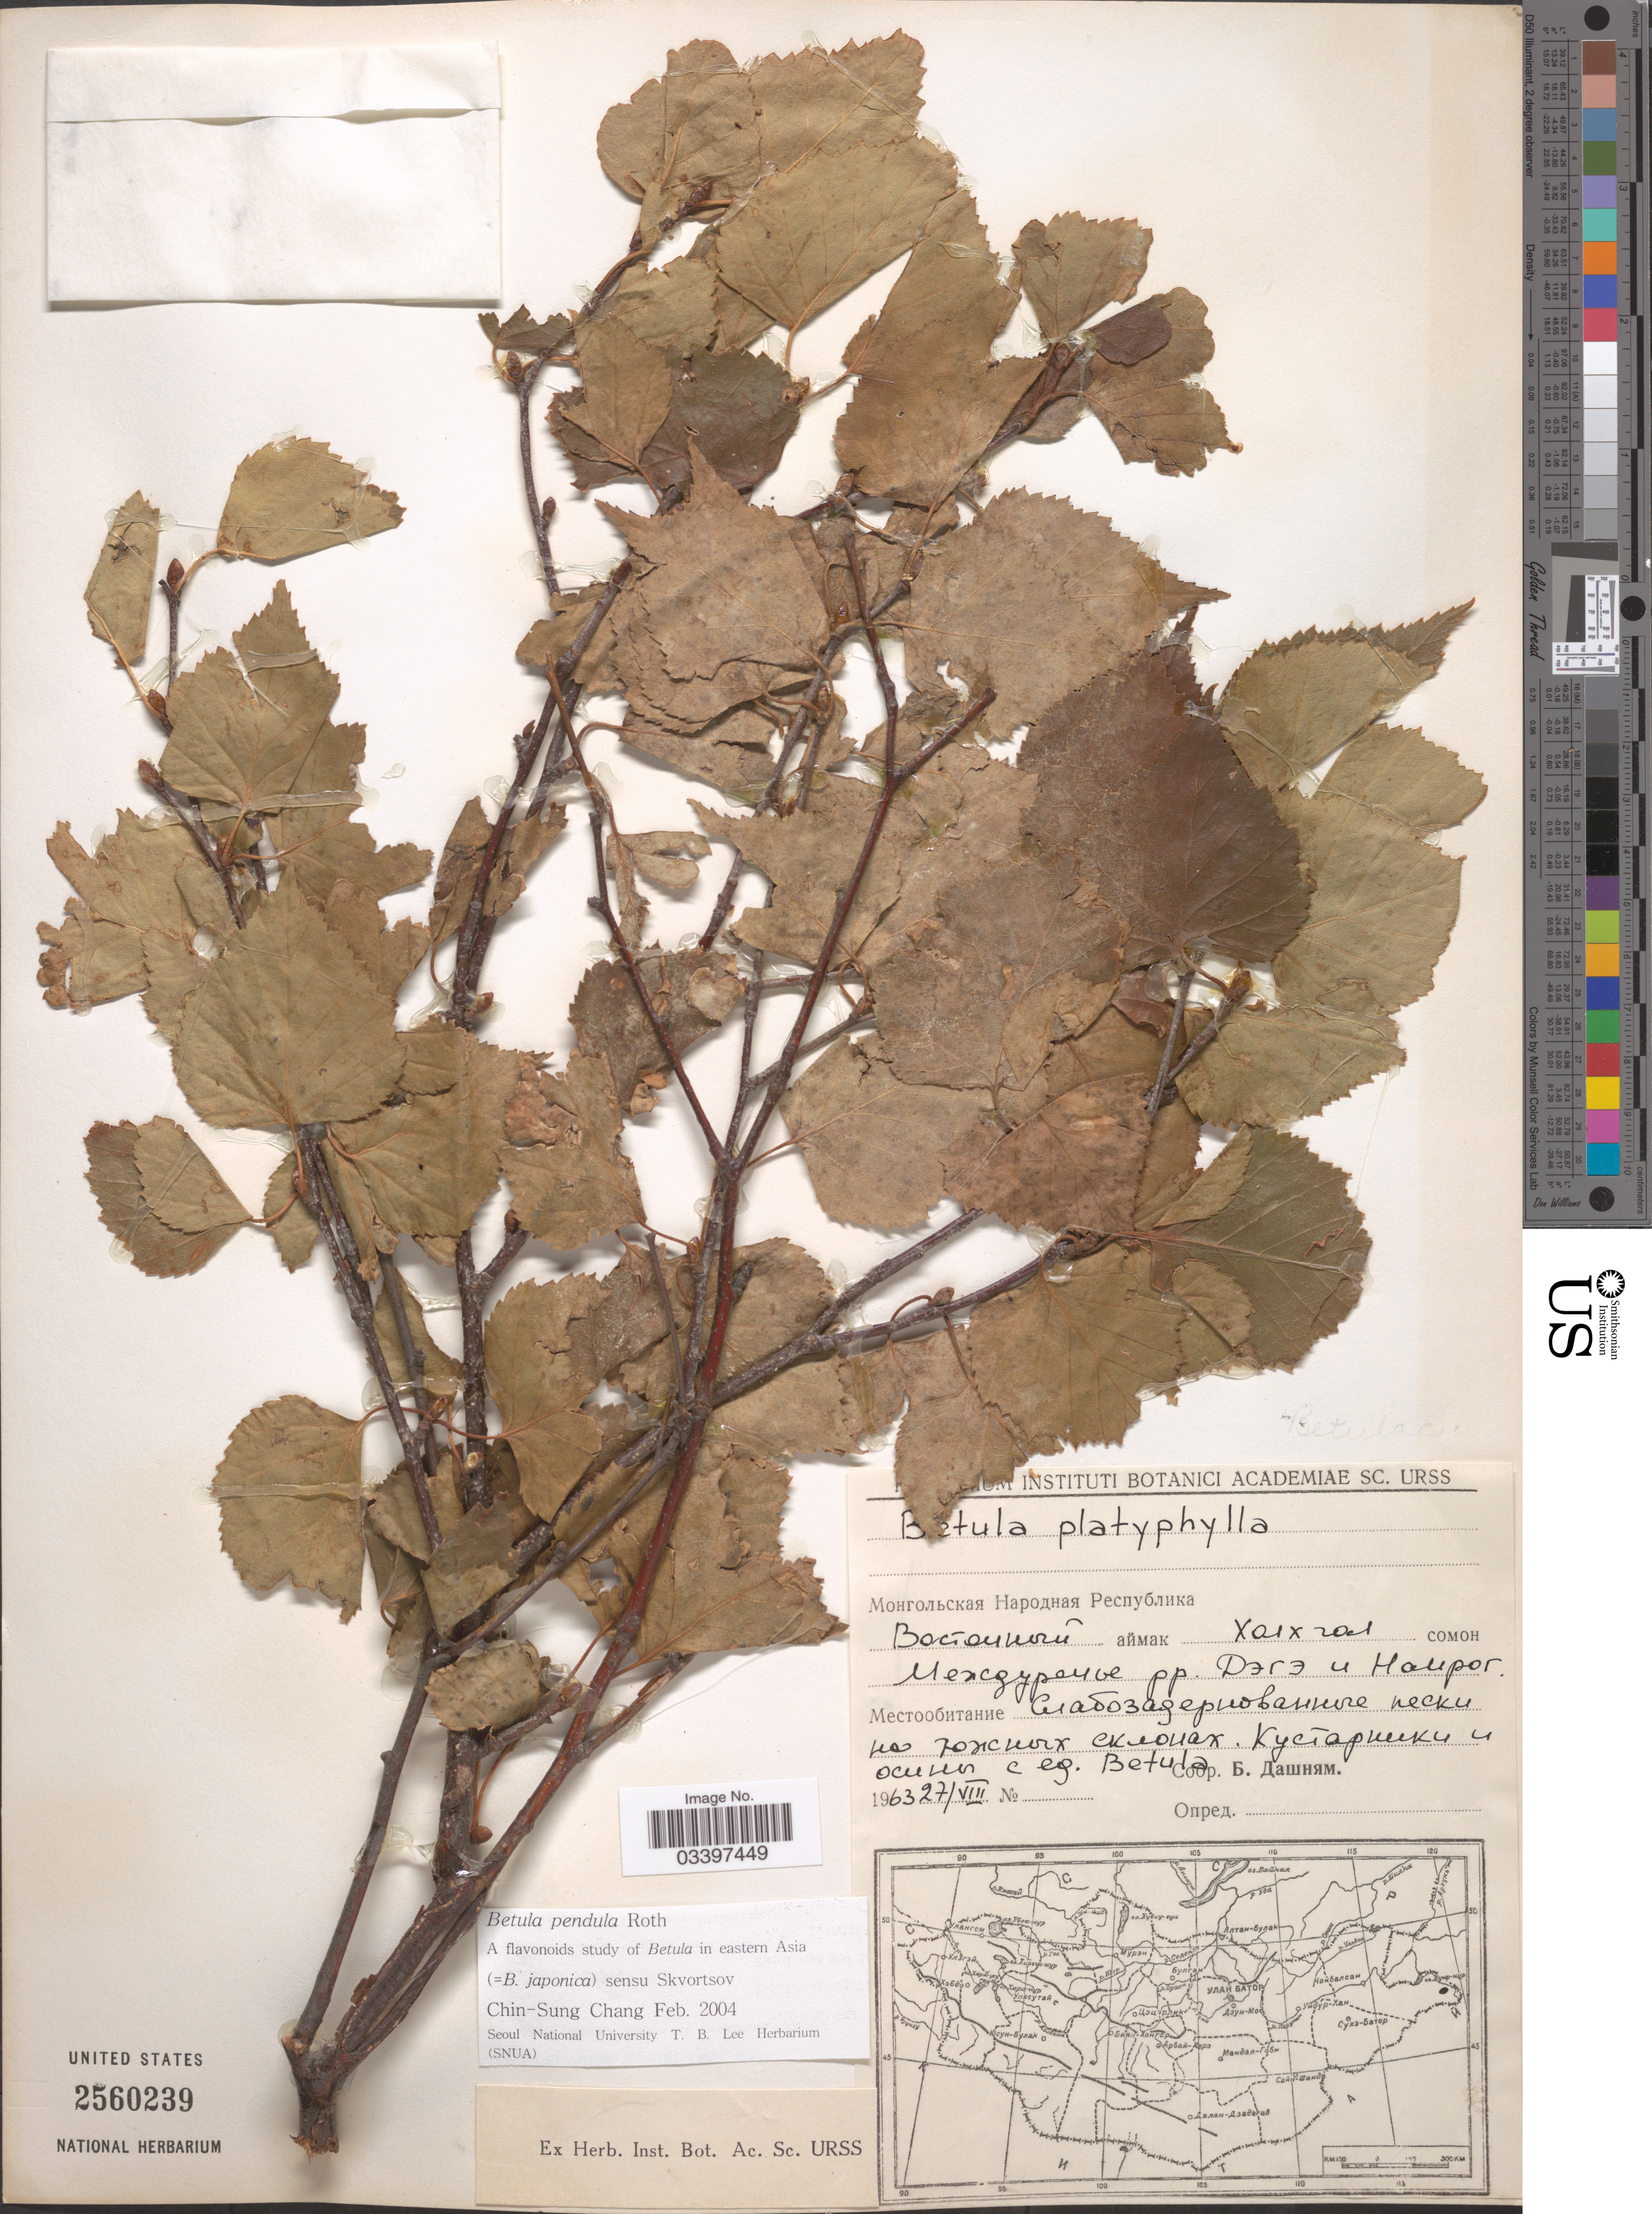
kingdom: Plantae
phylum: Tracheophyta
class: Magnoliopsida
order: Fagales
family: Betulaceae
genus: Betula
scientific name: Betula pendula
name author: Roth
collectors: B. Dashnyam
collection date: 1963-08-27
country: Mongolia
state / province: Dornod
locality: Khalkhgol. Between Rivers Dege and Nomrog.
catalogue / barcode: US 2560239